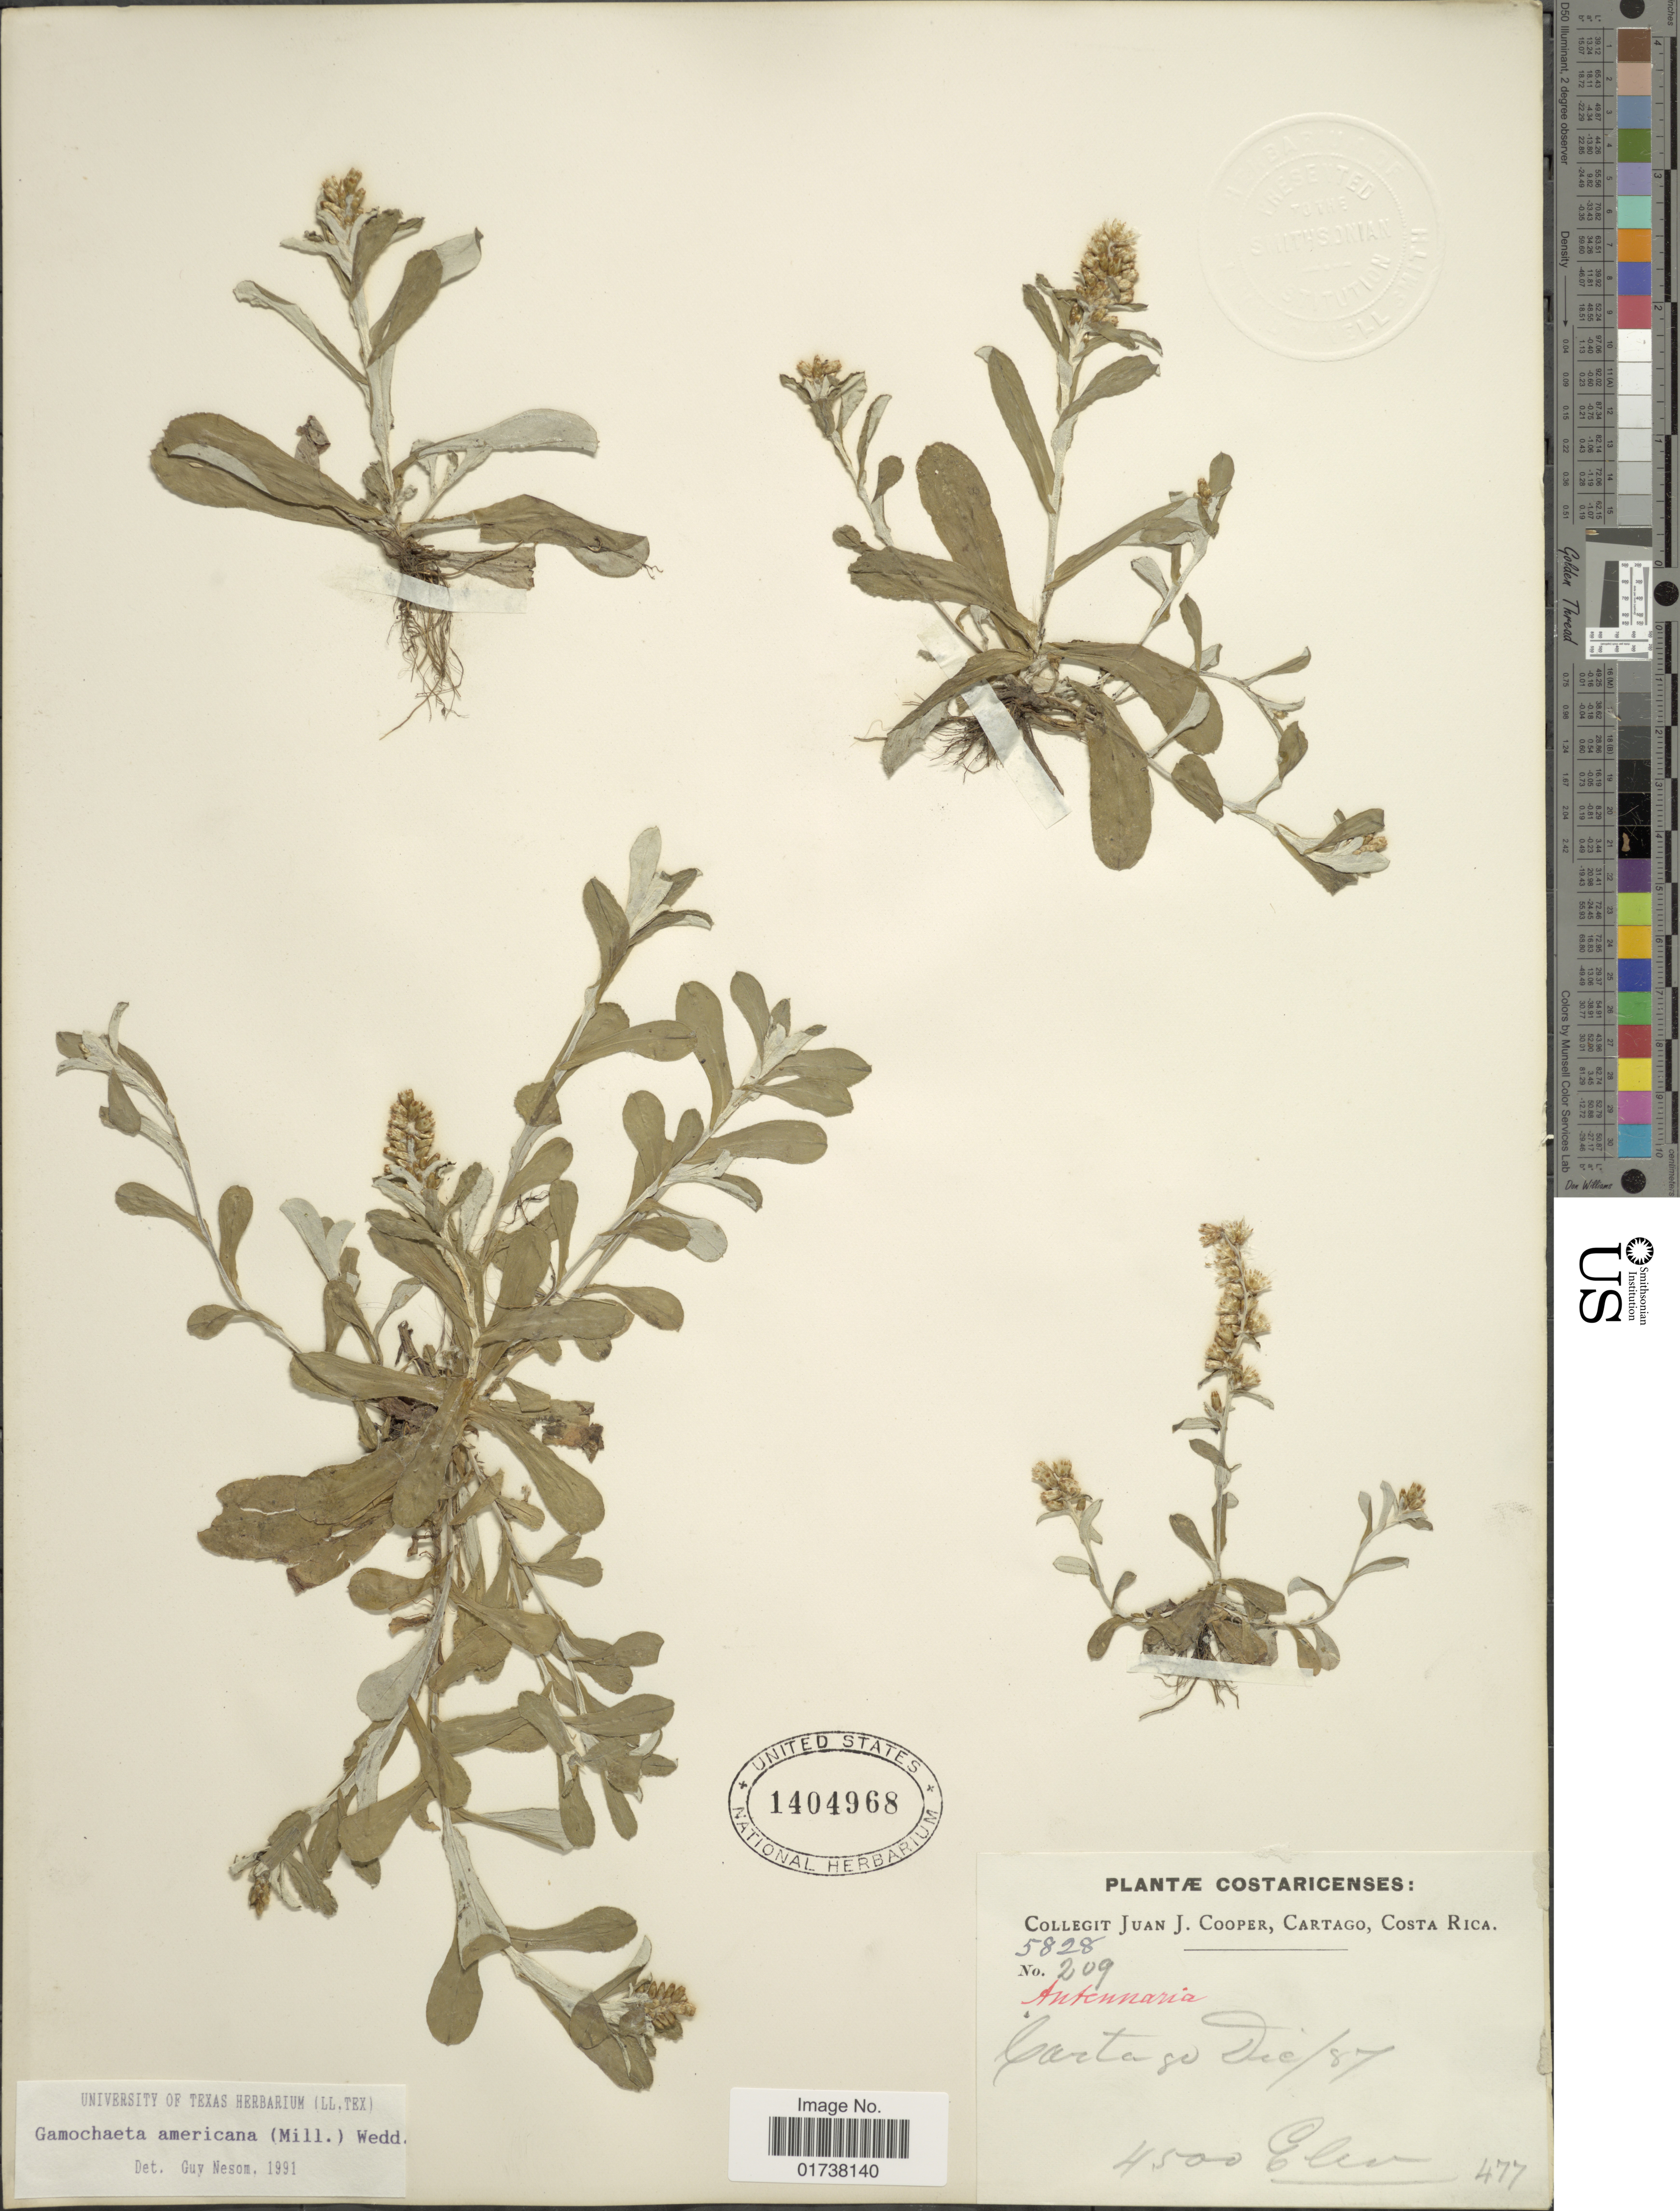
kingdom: Plantae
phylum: Tracheophyta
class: Magnoliopsida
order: Asterales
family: Asteraceae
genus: Gamochaeta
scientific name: Gamochaeta americana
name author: (Mill.) Wedd.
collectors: J. J. Cooper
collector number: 5828/209?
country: Costa Rica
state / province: Cartago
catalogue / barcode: US 1404968